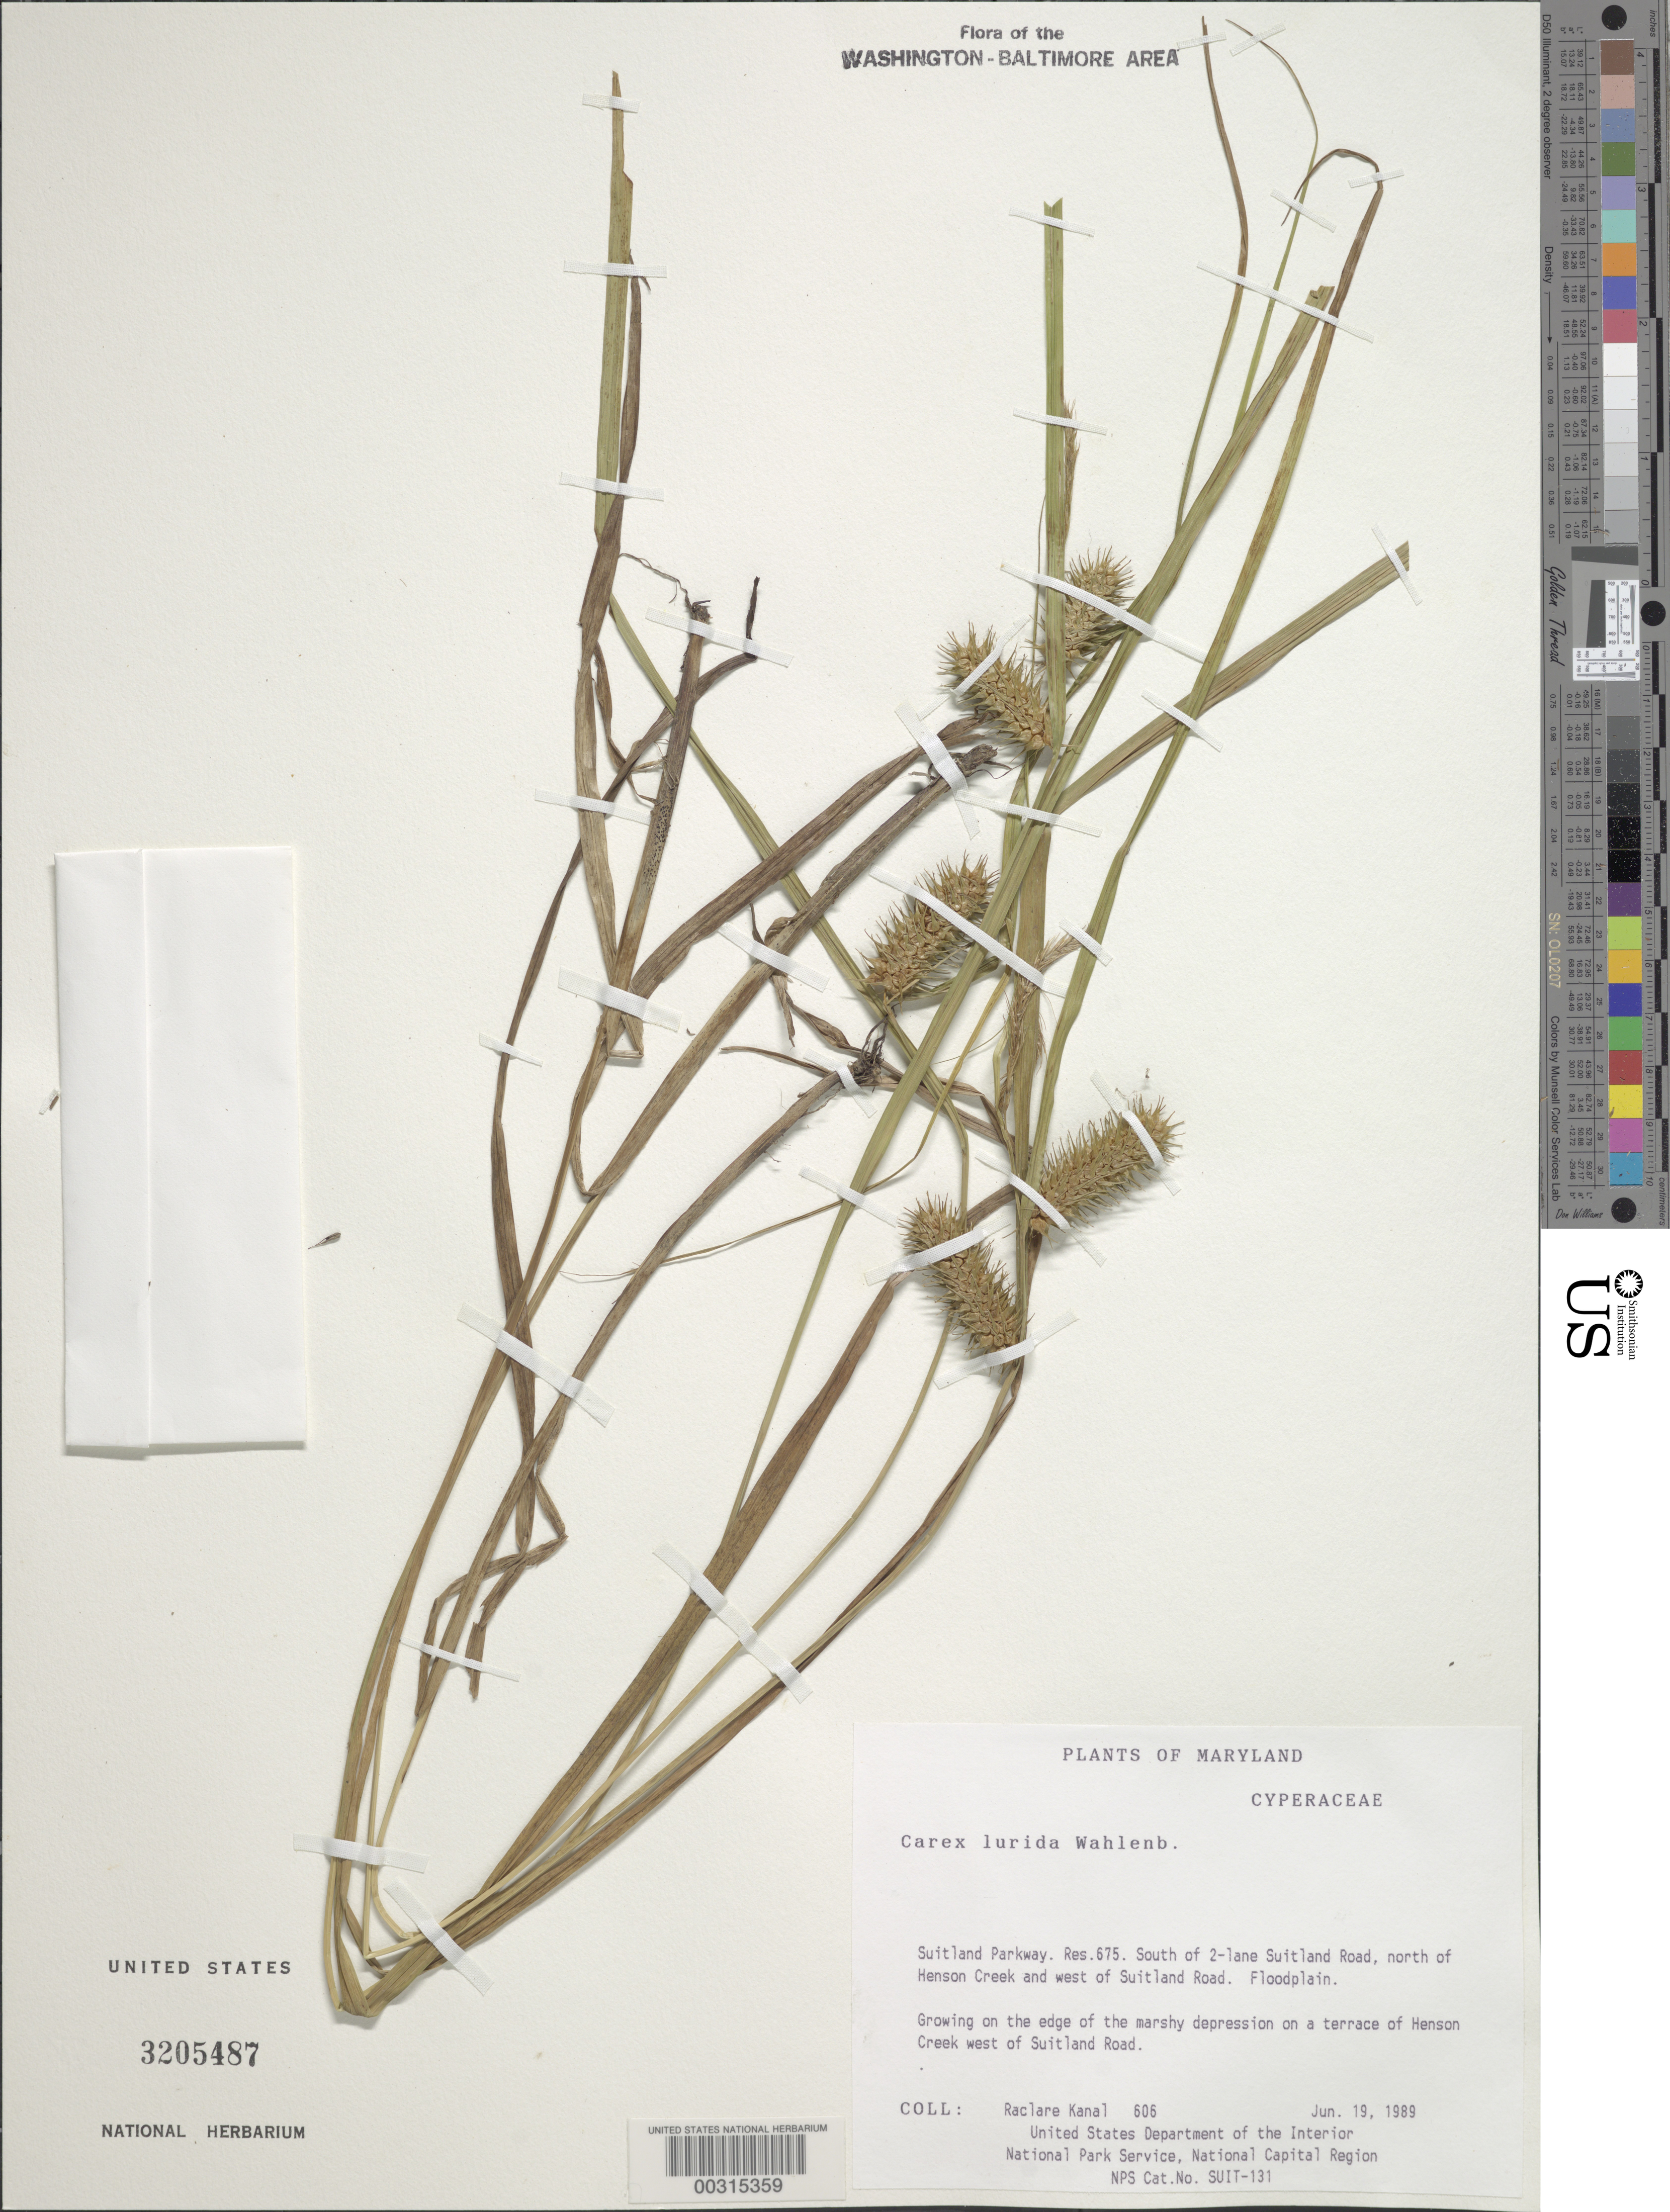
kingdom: Plantae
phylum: Tracheophyta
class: Liliopsida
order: Poales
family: Cyperaceae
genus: Carex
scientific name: Carex lurida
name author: Wahlenb.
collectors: R. Kanal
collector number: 606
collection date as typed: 19 Jun 1989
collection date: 1989-06-19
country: United States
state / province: Maryland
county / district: Prince George's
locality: Suitland Parkway, Res 675, S of Suitland Parkway, N of Henson Creek and W of Suitland Road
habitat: Floodplain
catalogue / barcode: US 3205487